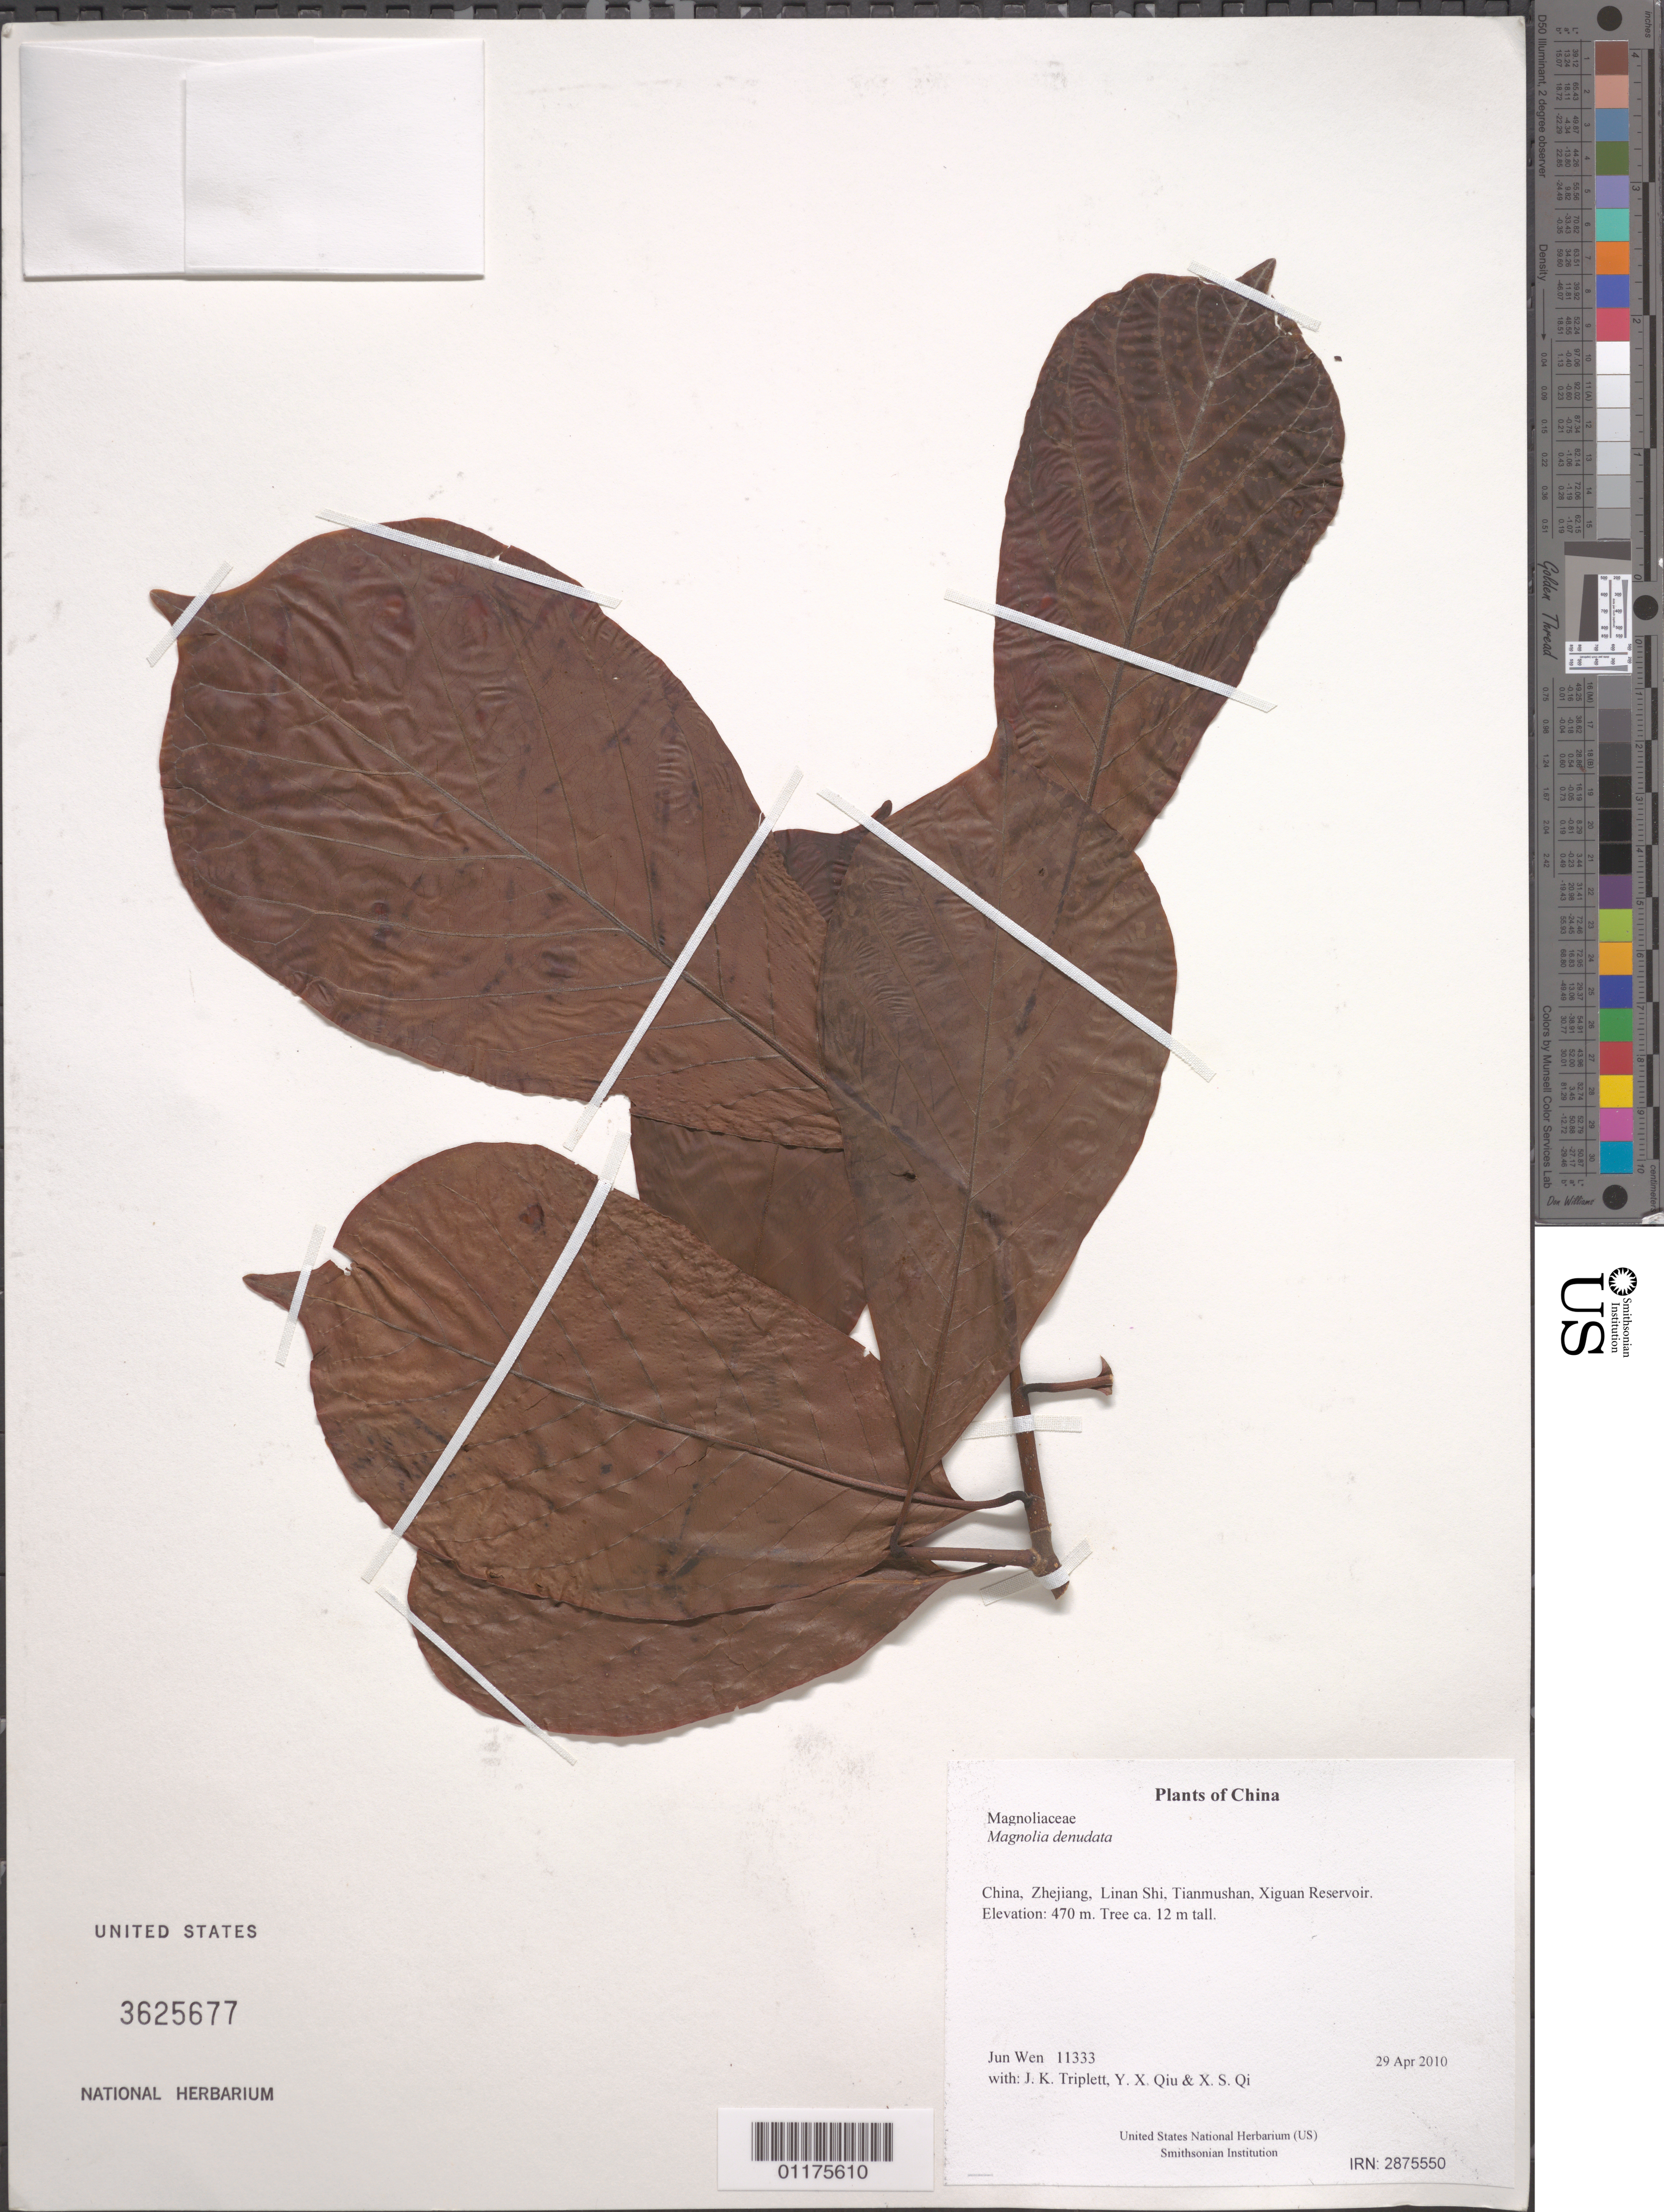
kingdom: Plantae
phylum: Tracheophyta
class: Magnoliopsida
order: Magnoliales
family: Magnoliaceae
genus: Magnolia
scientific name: Magnolia denudata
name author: Desr.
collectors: J. Wen, J. K. Triplett, Y. X. Qiu & X. S. Qi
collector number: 11333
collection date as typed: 29 Apr 2010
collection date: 2010-04-29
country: China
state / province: Zhejiang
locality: Linan Shi, Tianmushan, Xiguan Reservoir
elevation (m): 470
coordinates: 30 20.754 N, 119 27.127 E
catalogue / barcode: US 3625677